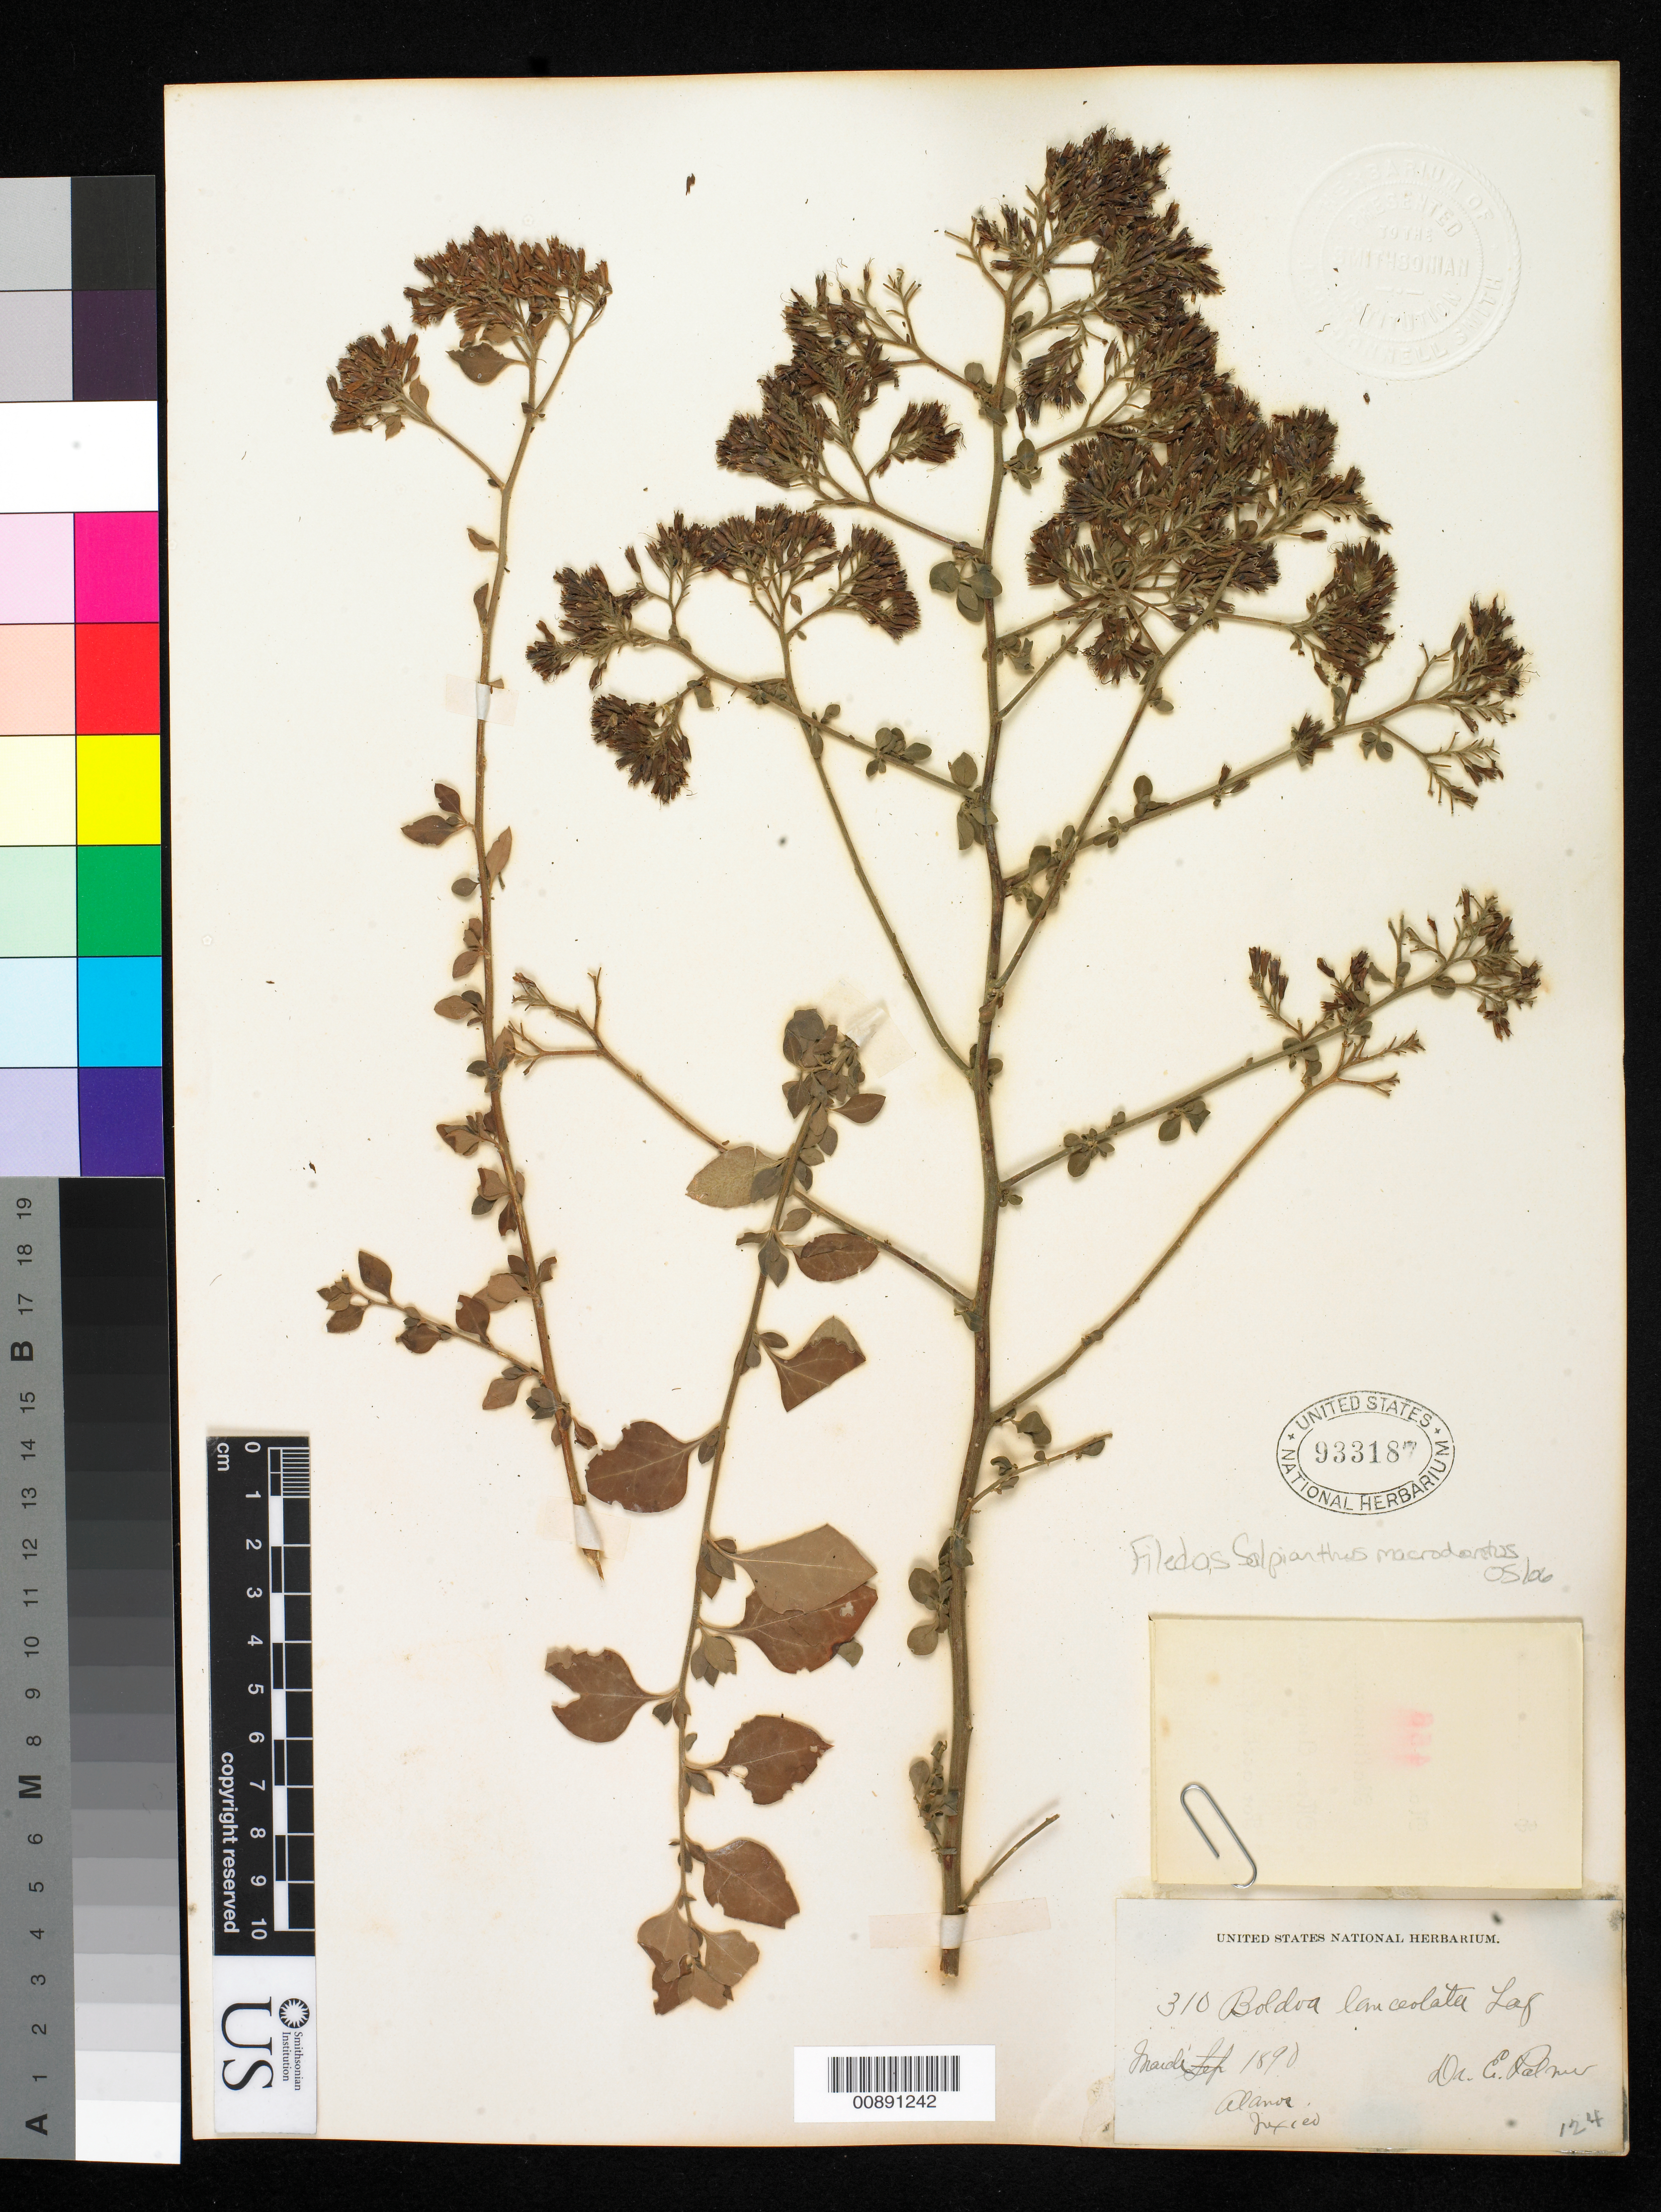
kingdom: Plantae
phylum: Tracheophyta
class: Magnoliopsida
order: Caryophyllales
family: Nyctaginaceae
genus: Salpianthus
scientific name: Salpianthus macrodontus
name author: Standl.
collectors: E. Palmer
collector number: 310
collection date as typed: Mar 1890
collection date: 1890-03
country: Mexico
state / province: Sonora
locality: Alamos, Sonora.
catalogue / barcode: US 933187